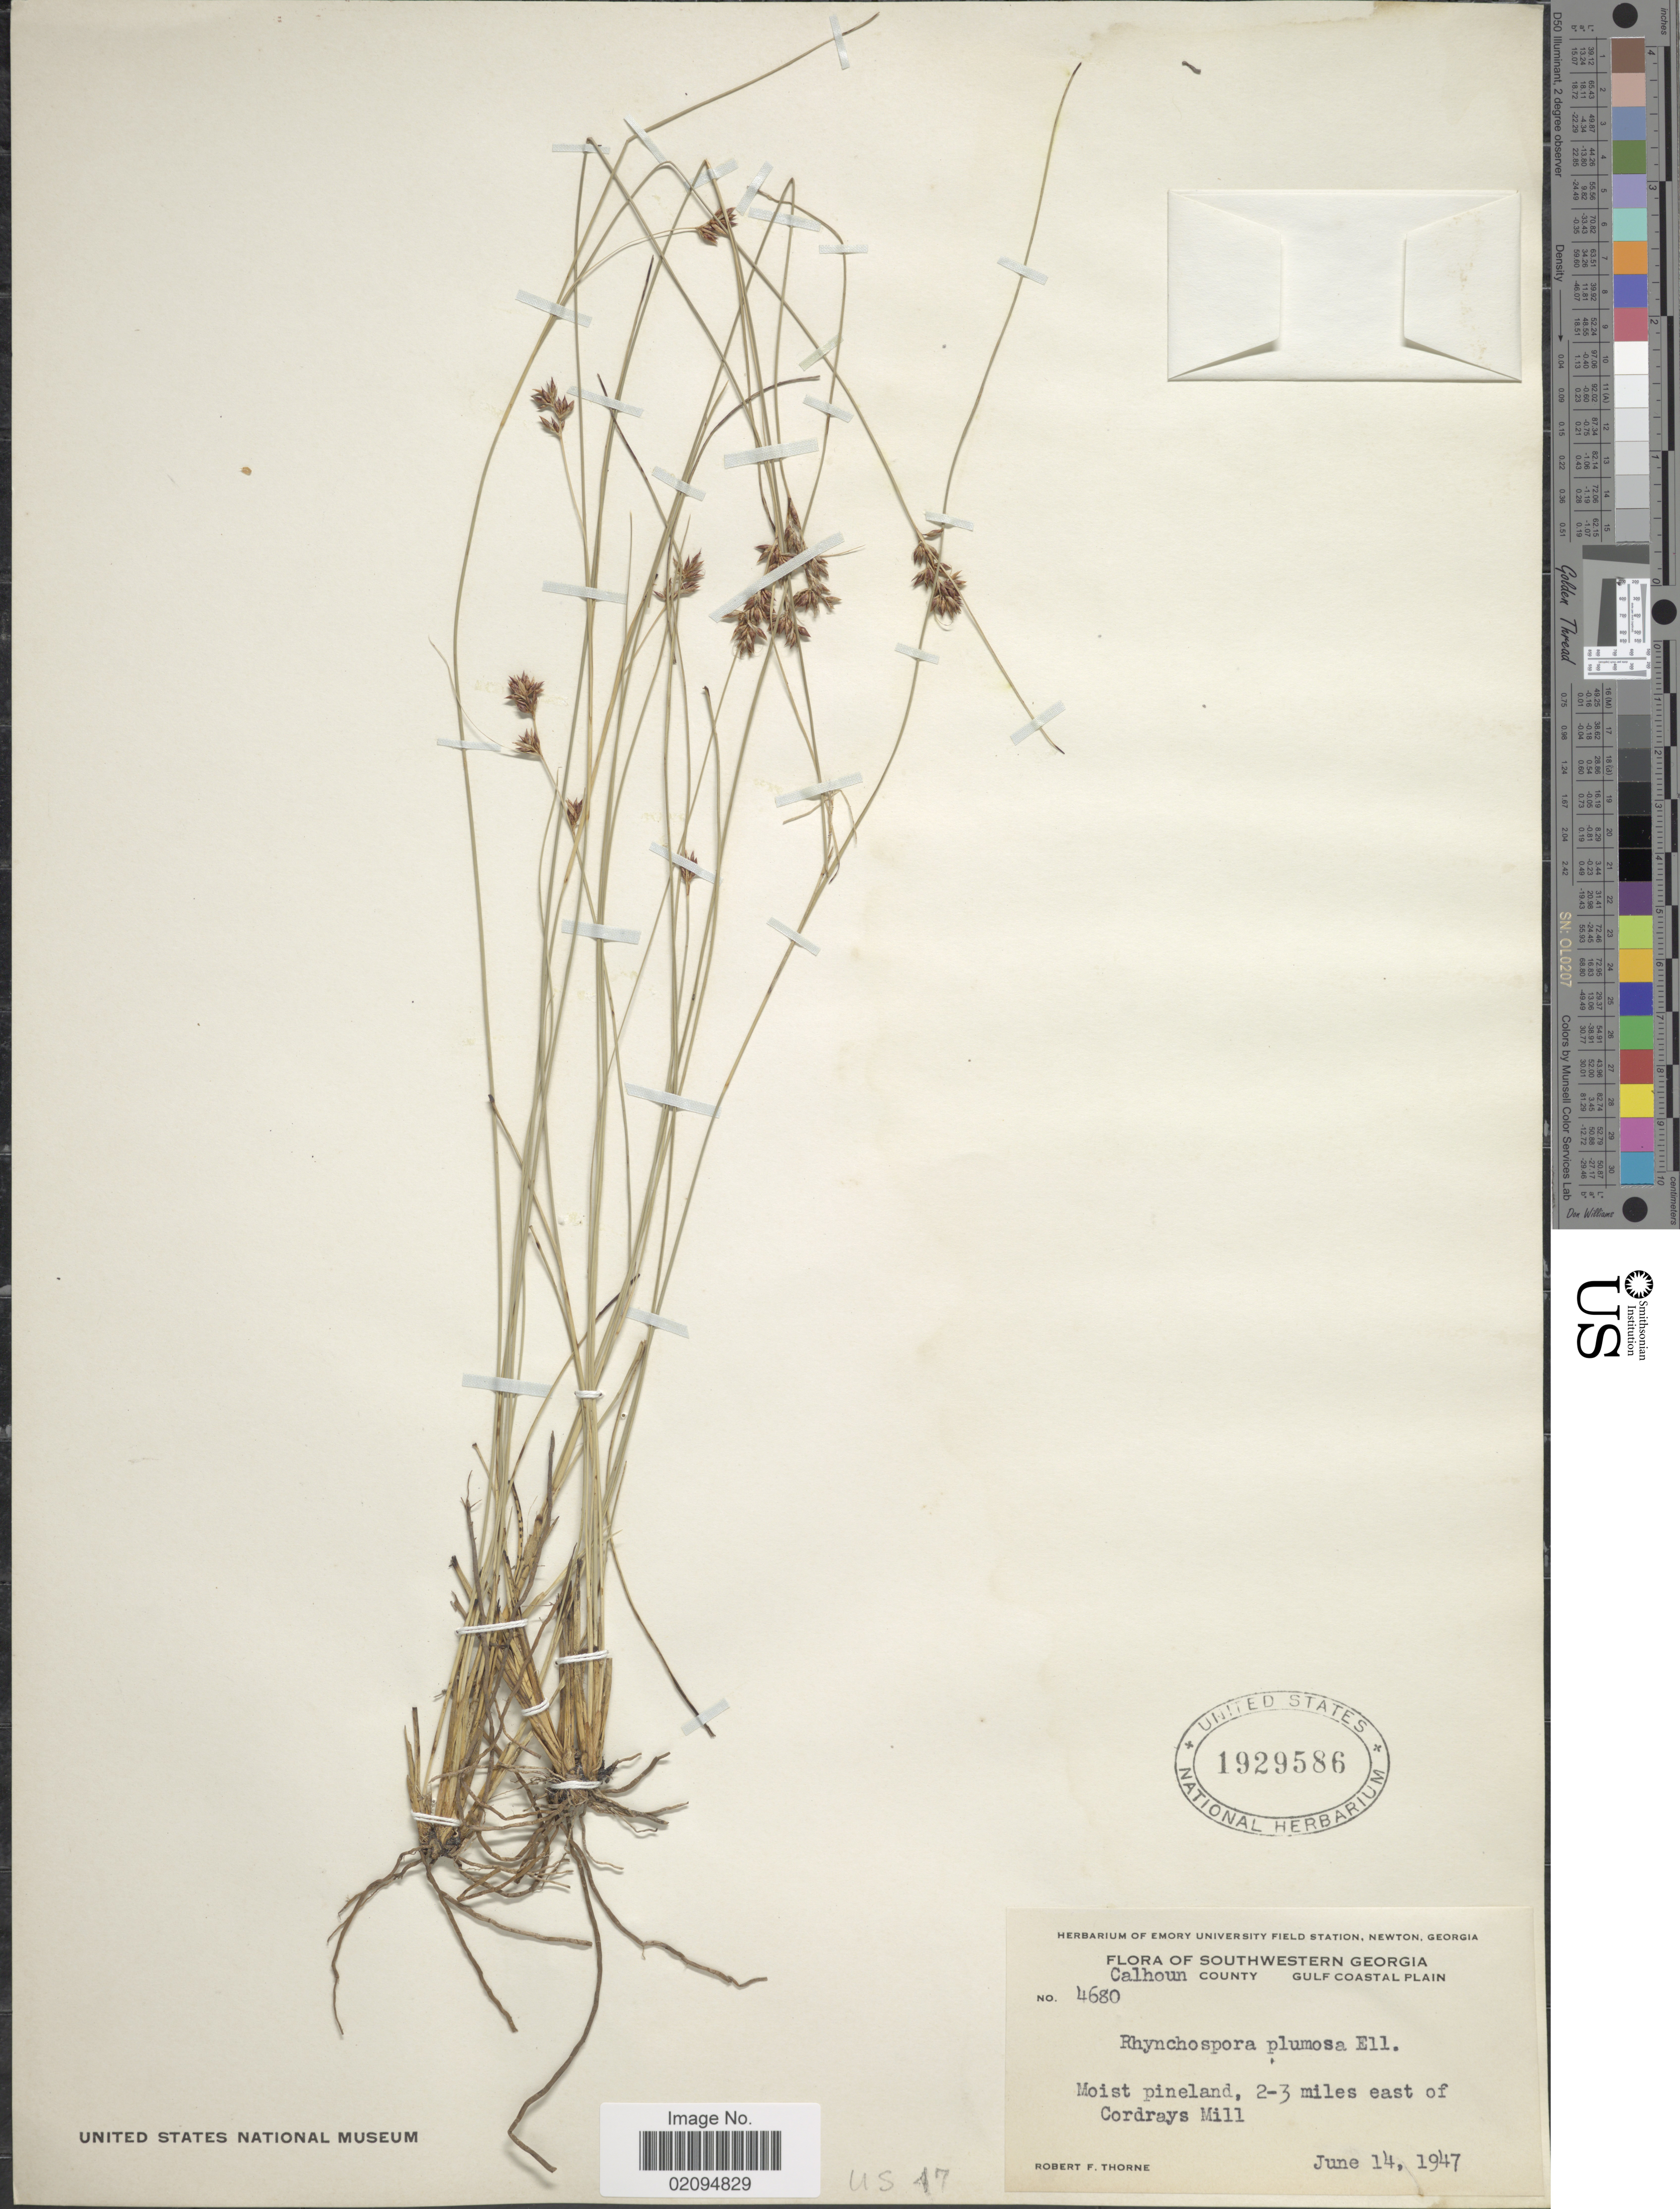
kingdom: Plantae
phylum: Tracheophyta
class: Liliopsida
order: Poales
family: Cyperaceae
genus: Rhynchospora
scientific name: Rhynchospora plumosa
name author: Elliott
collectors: R. F. Thorne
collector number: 4680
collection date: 1947-06-14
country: United States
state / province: Georgia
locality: Southwestern Georgia. Calhoun County. Gulf Coastal Plain. 2-3 miles east of Cordrays Mill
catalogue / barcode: US 1929586